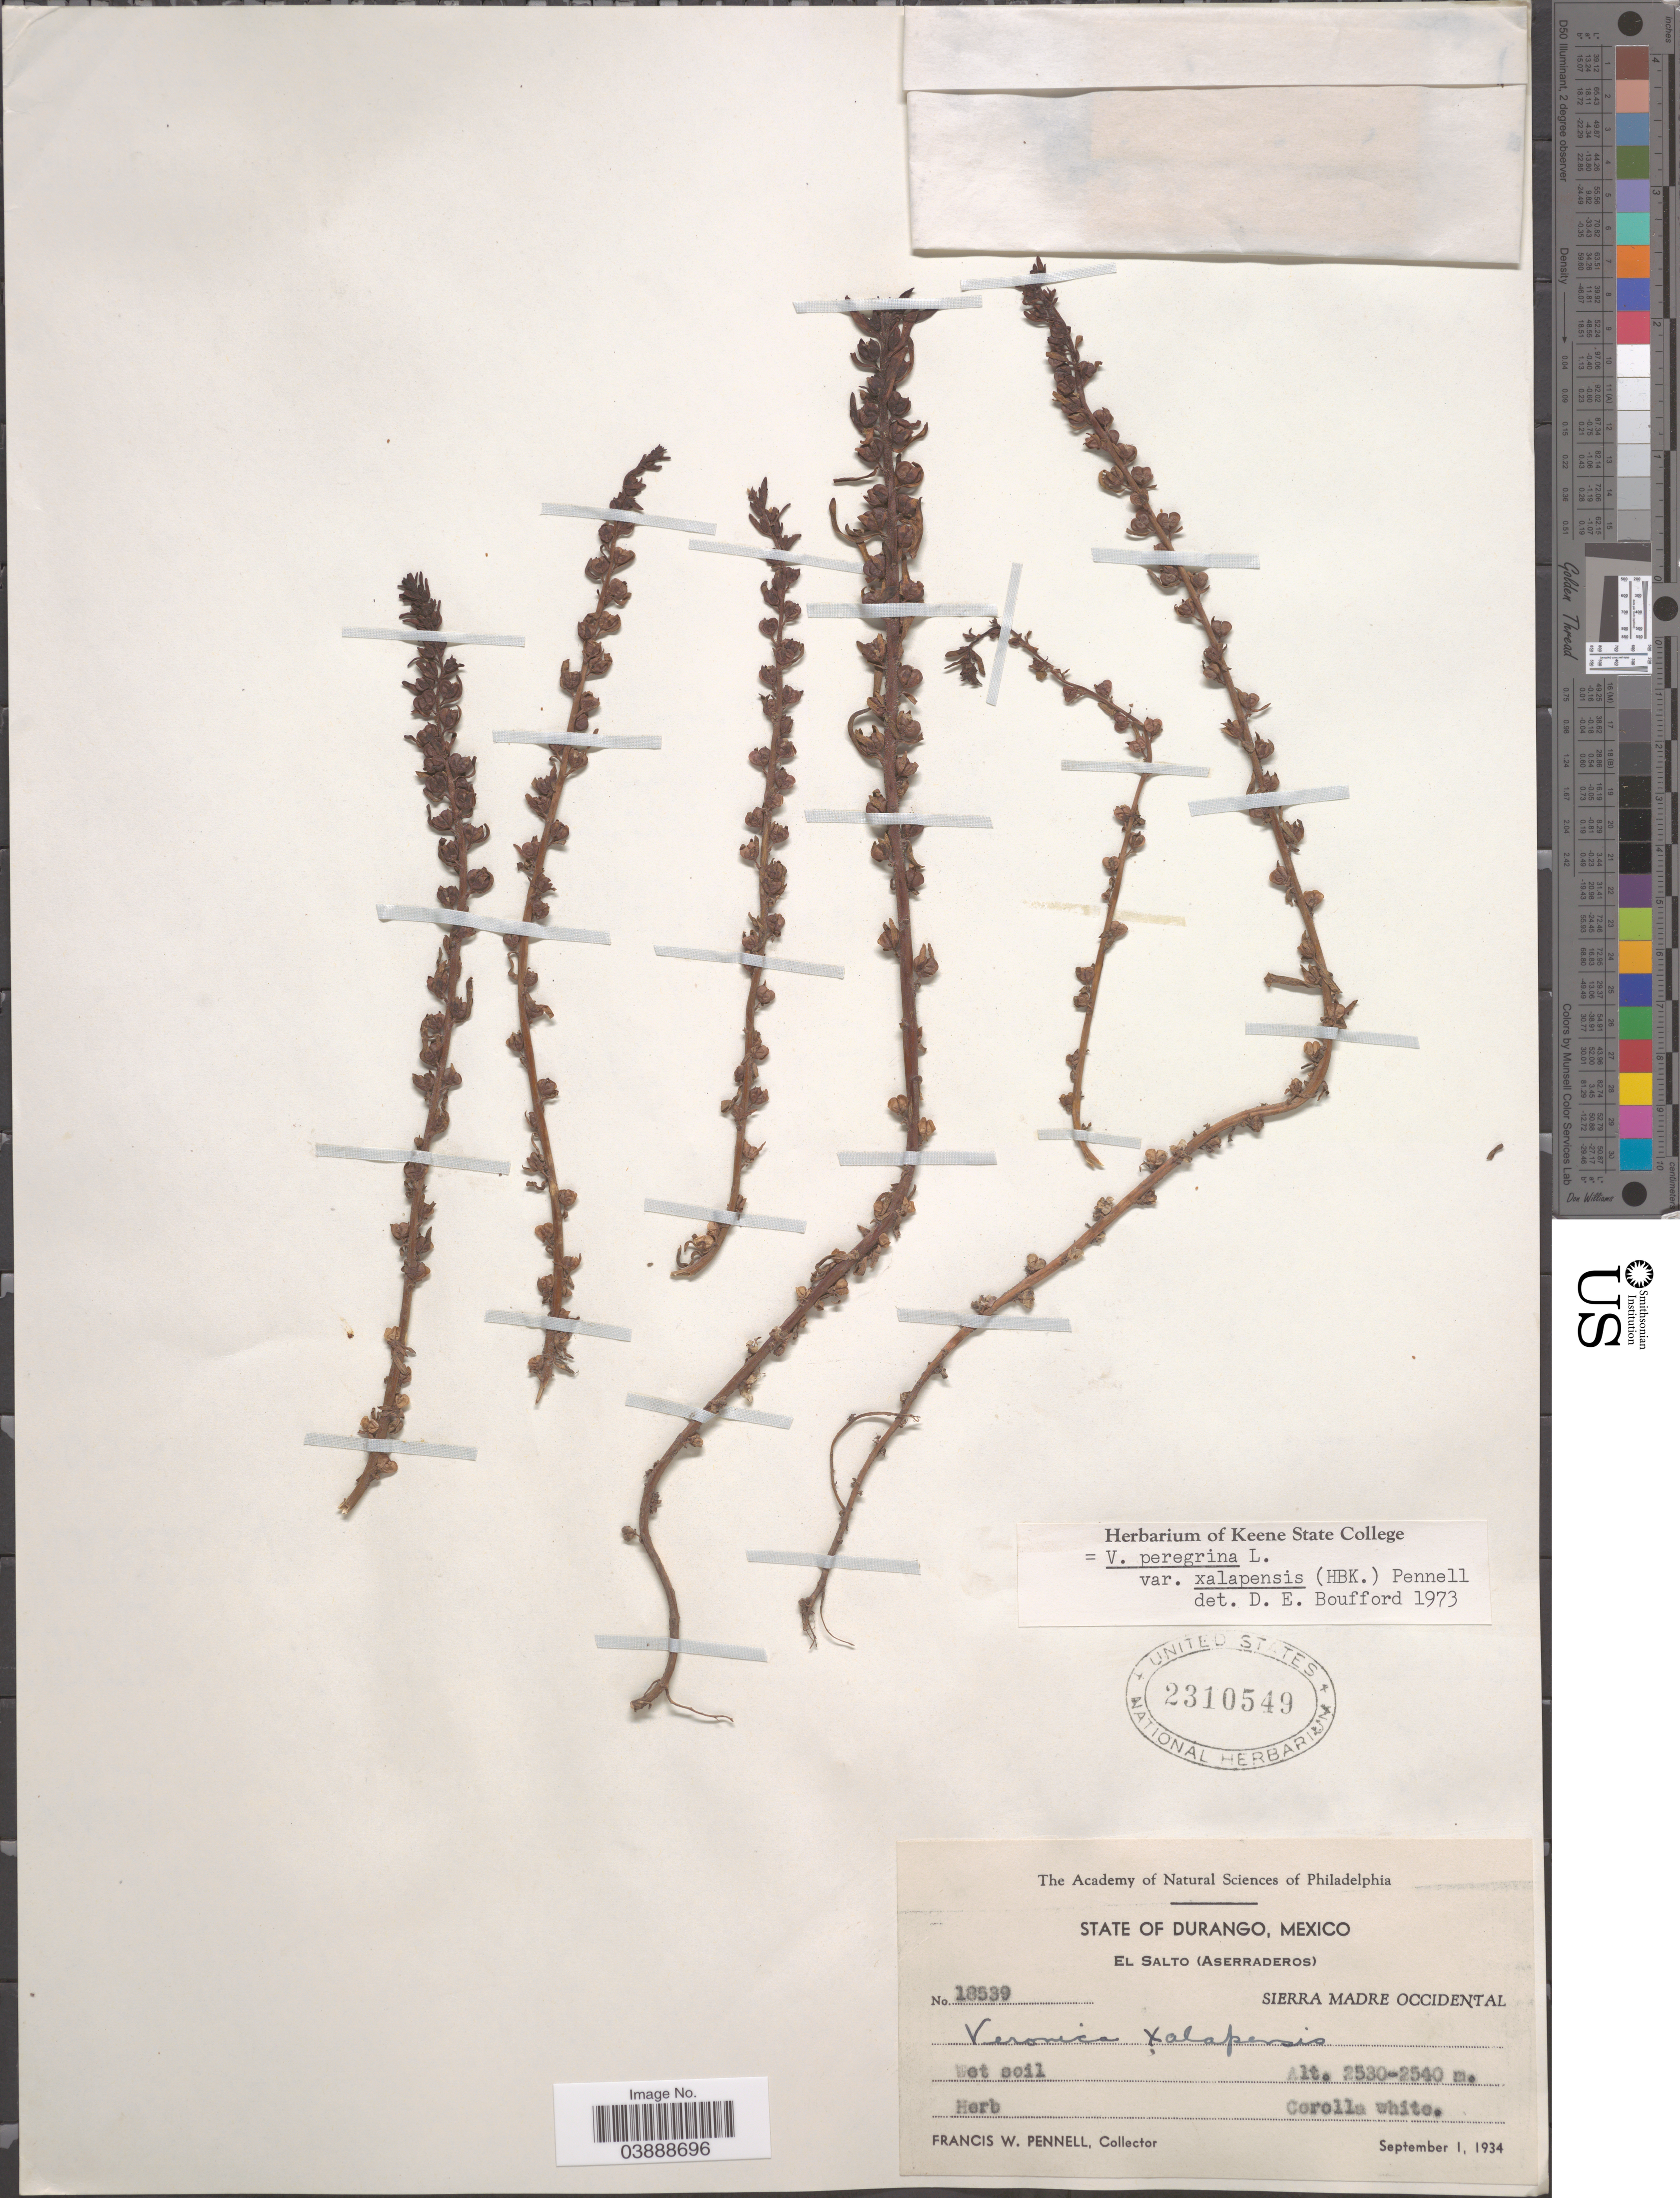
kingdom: Plantae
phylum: Tracheophyta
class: Magnoliopsida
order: Lamiales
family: Plantaginaceae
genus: Veronica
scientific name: Veronica peregrina subsp. xalapensis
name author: (Kunth) Pennell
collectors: F. W. Pennell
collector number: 18539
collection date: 1934-09-01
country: Mexico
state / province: Durango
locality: El Salto (Aserraderos). Sierra Madre Occidental.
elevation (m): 2530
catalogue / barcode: US 2310549